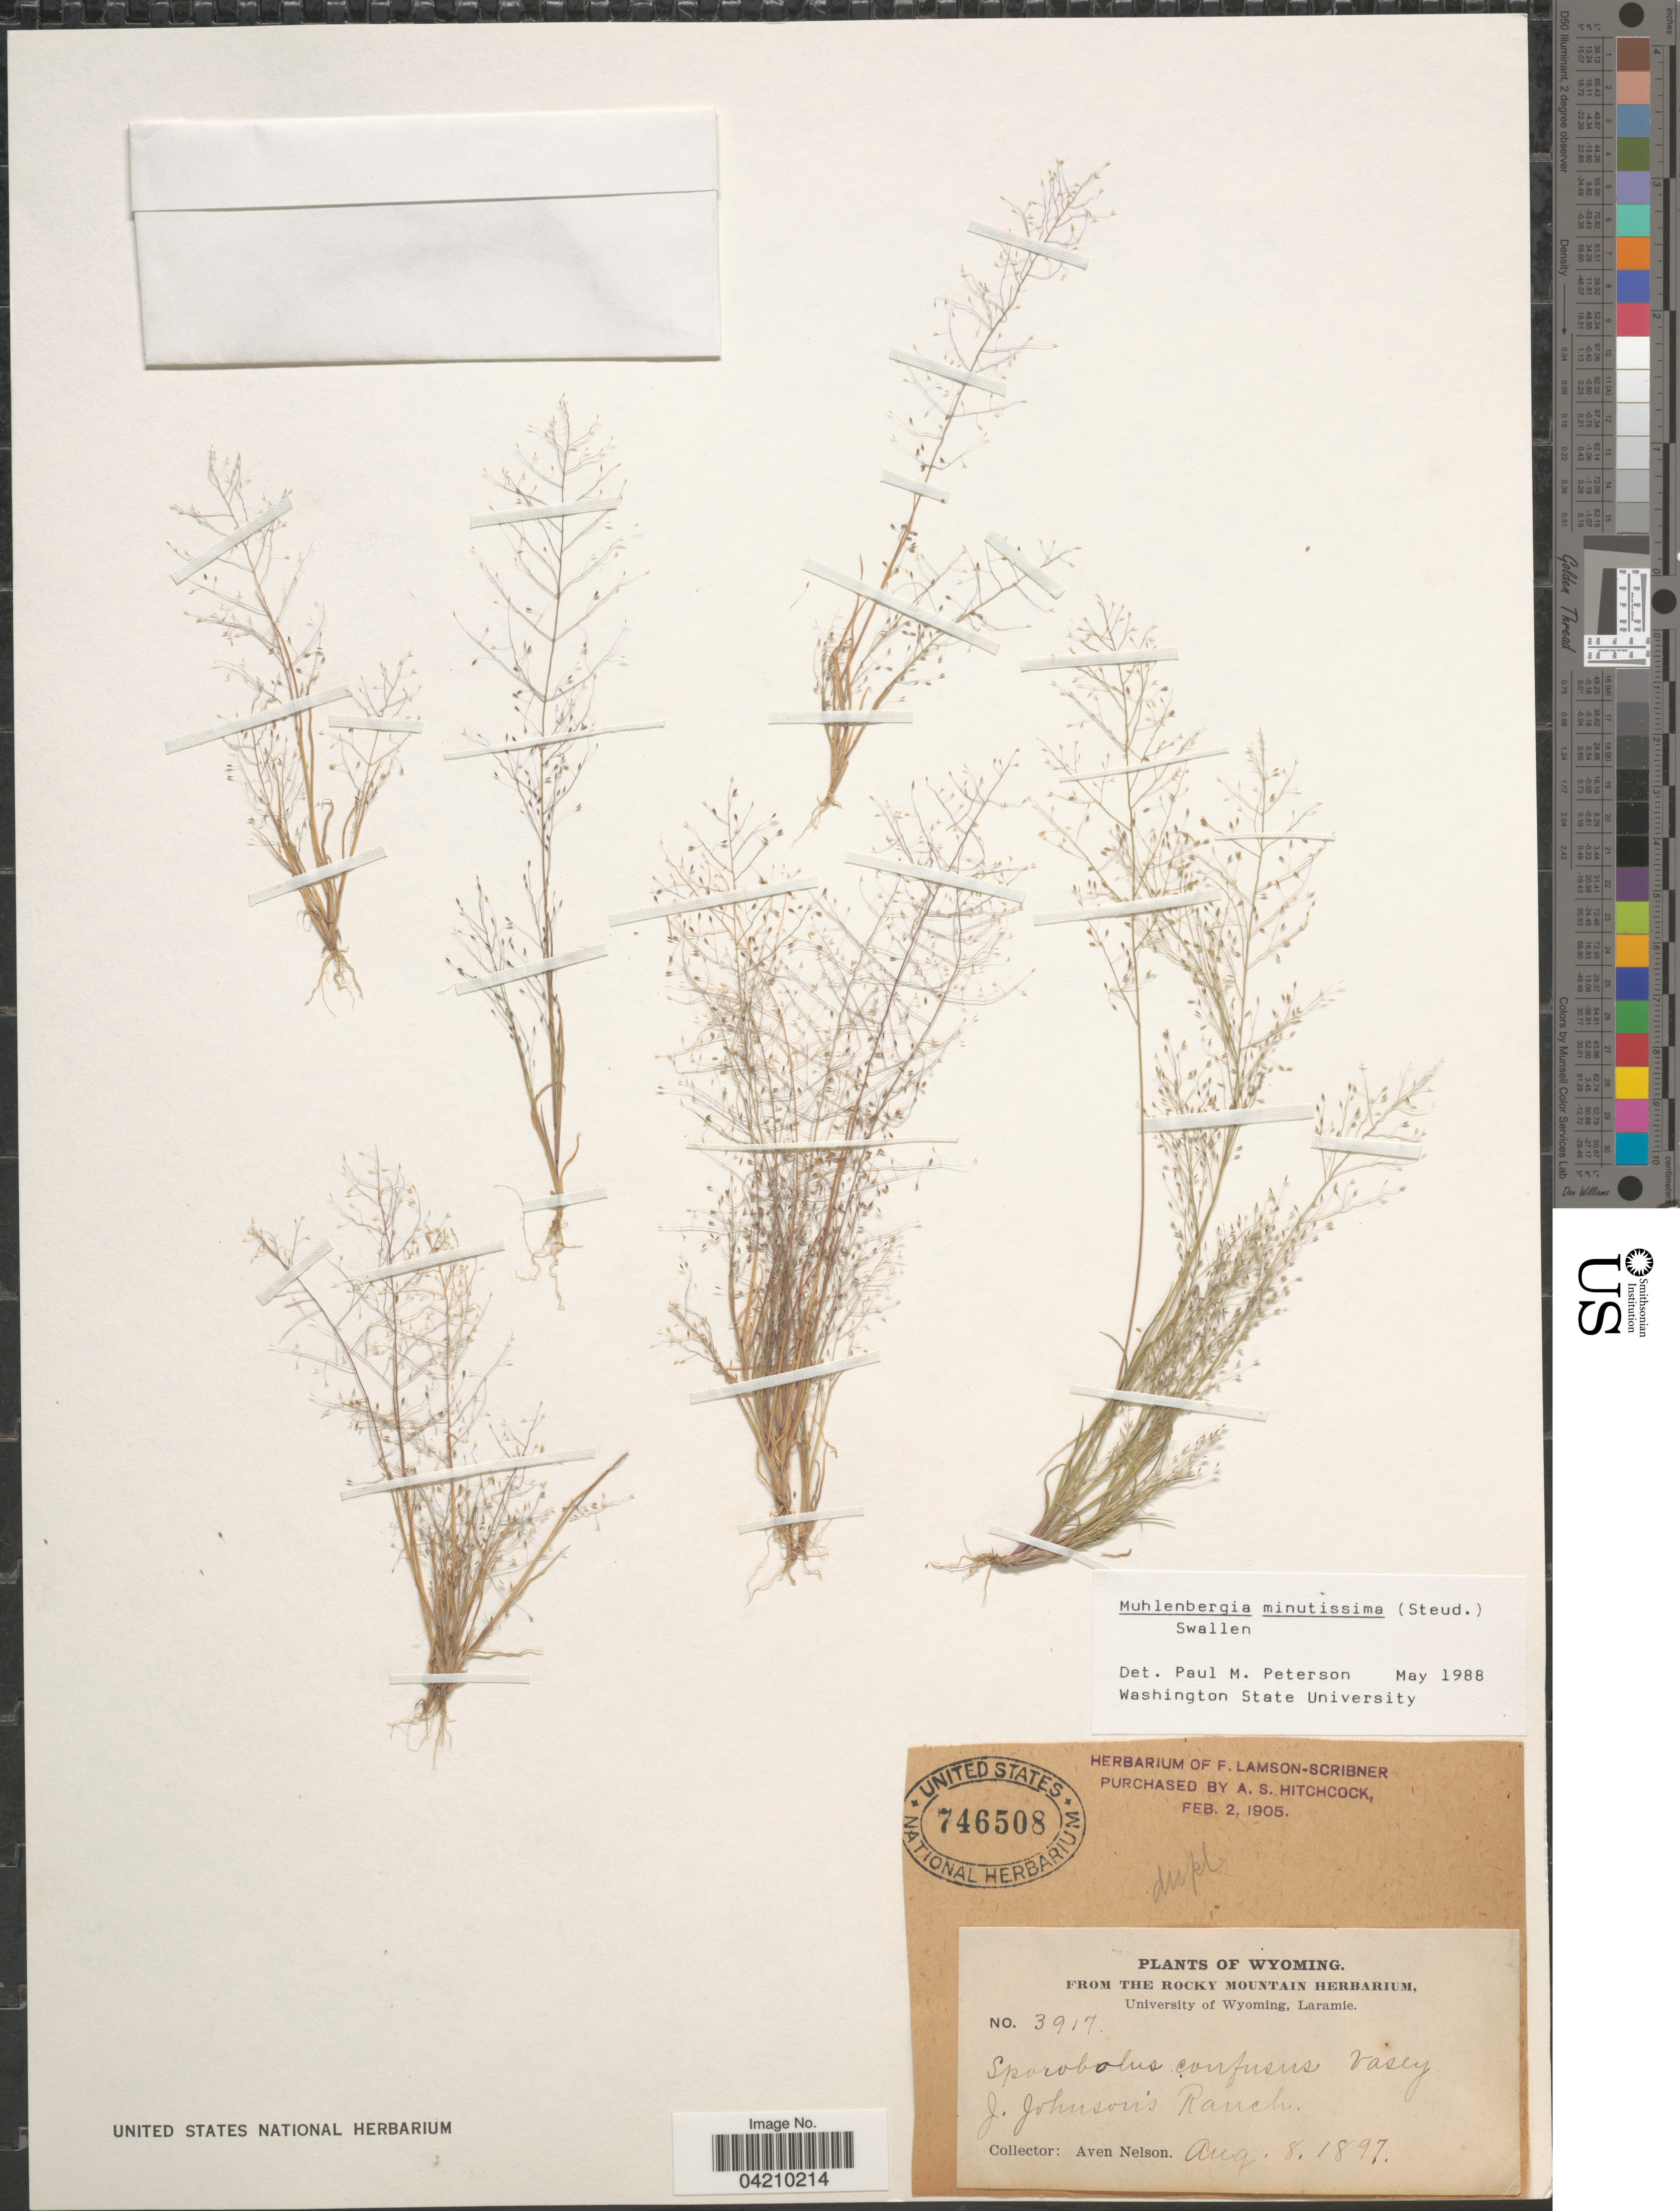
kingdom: Plantae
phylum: Tracheophyta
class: Liliopsida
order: Poales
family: Poaceae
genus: Muhlenbergia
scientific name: Muhlenbergia minutissima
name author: (Steud.) Swallen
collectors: A. Nelson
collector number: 3917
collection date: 1897-08-08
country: United States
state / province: Wyoming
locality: J. Johnson's Ranch.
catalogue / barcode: US 746508